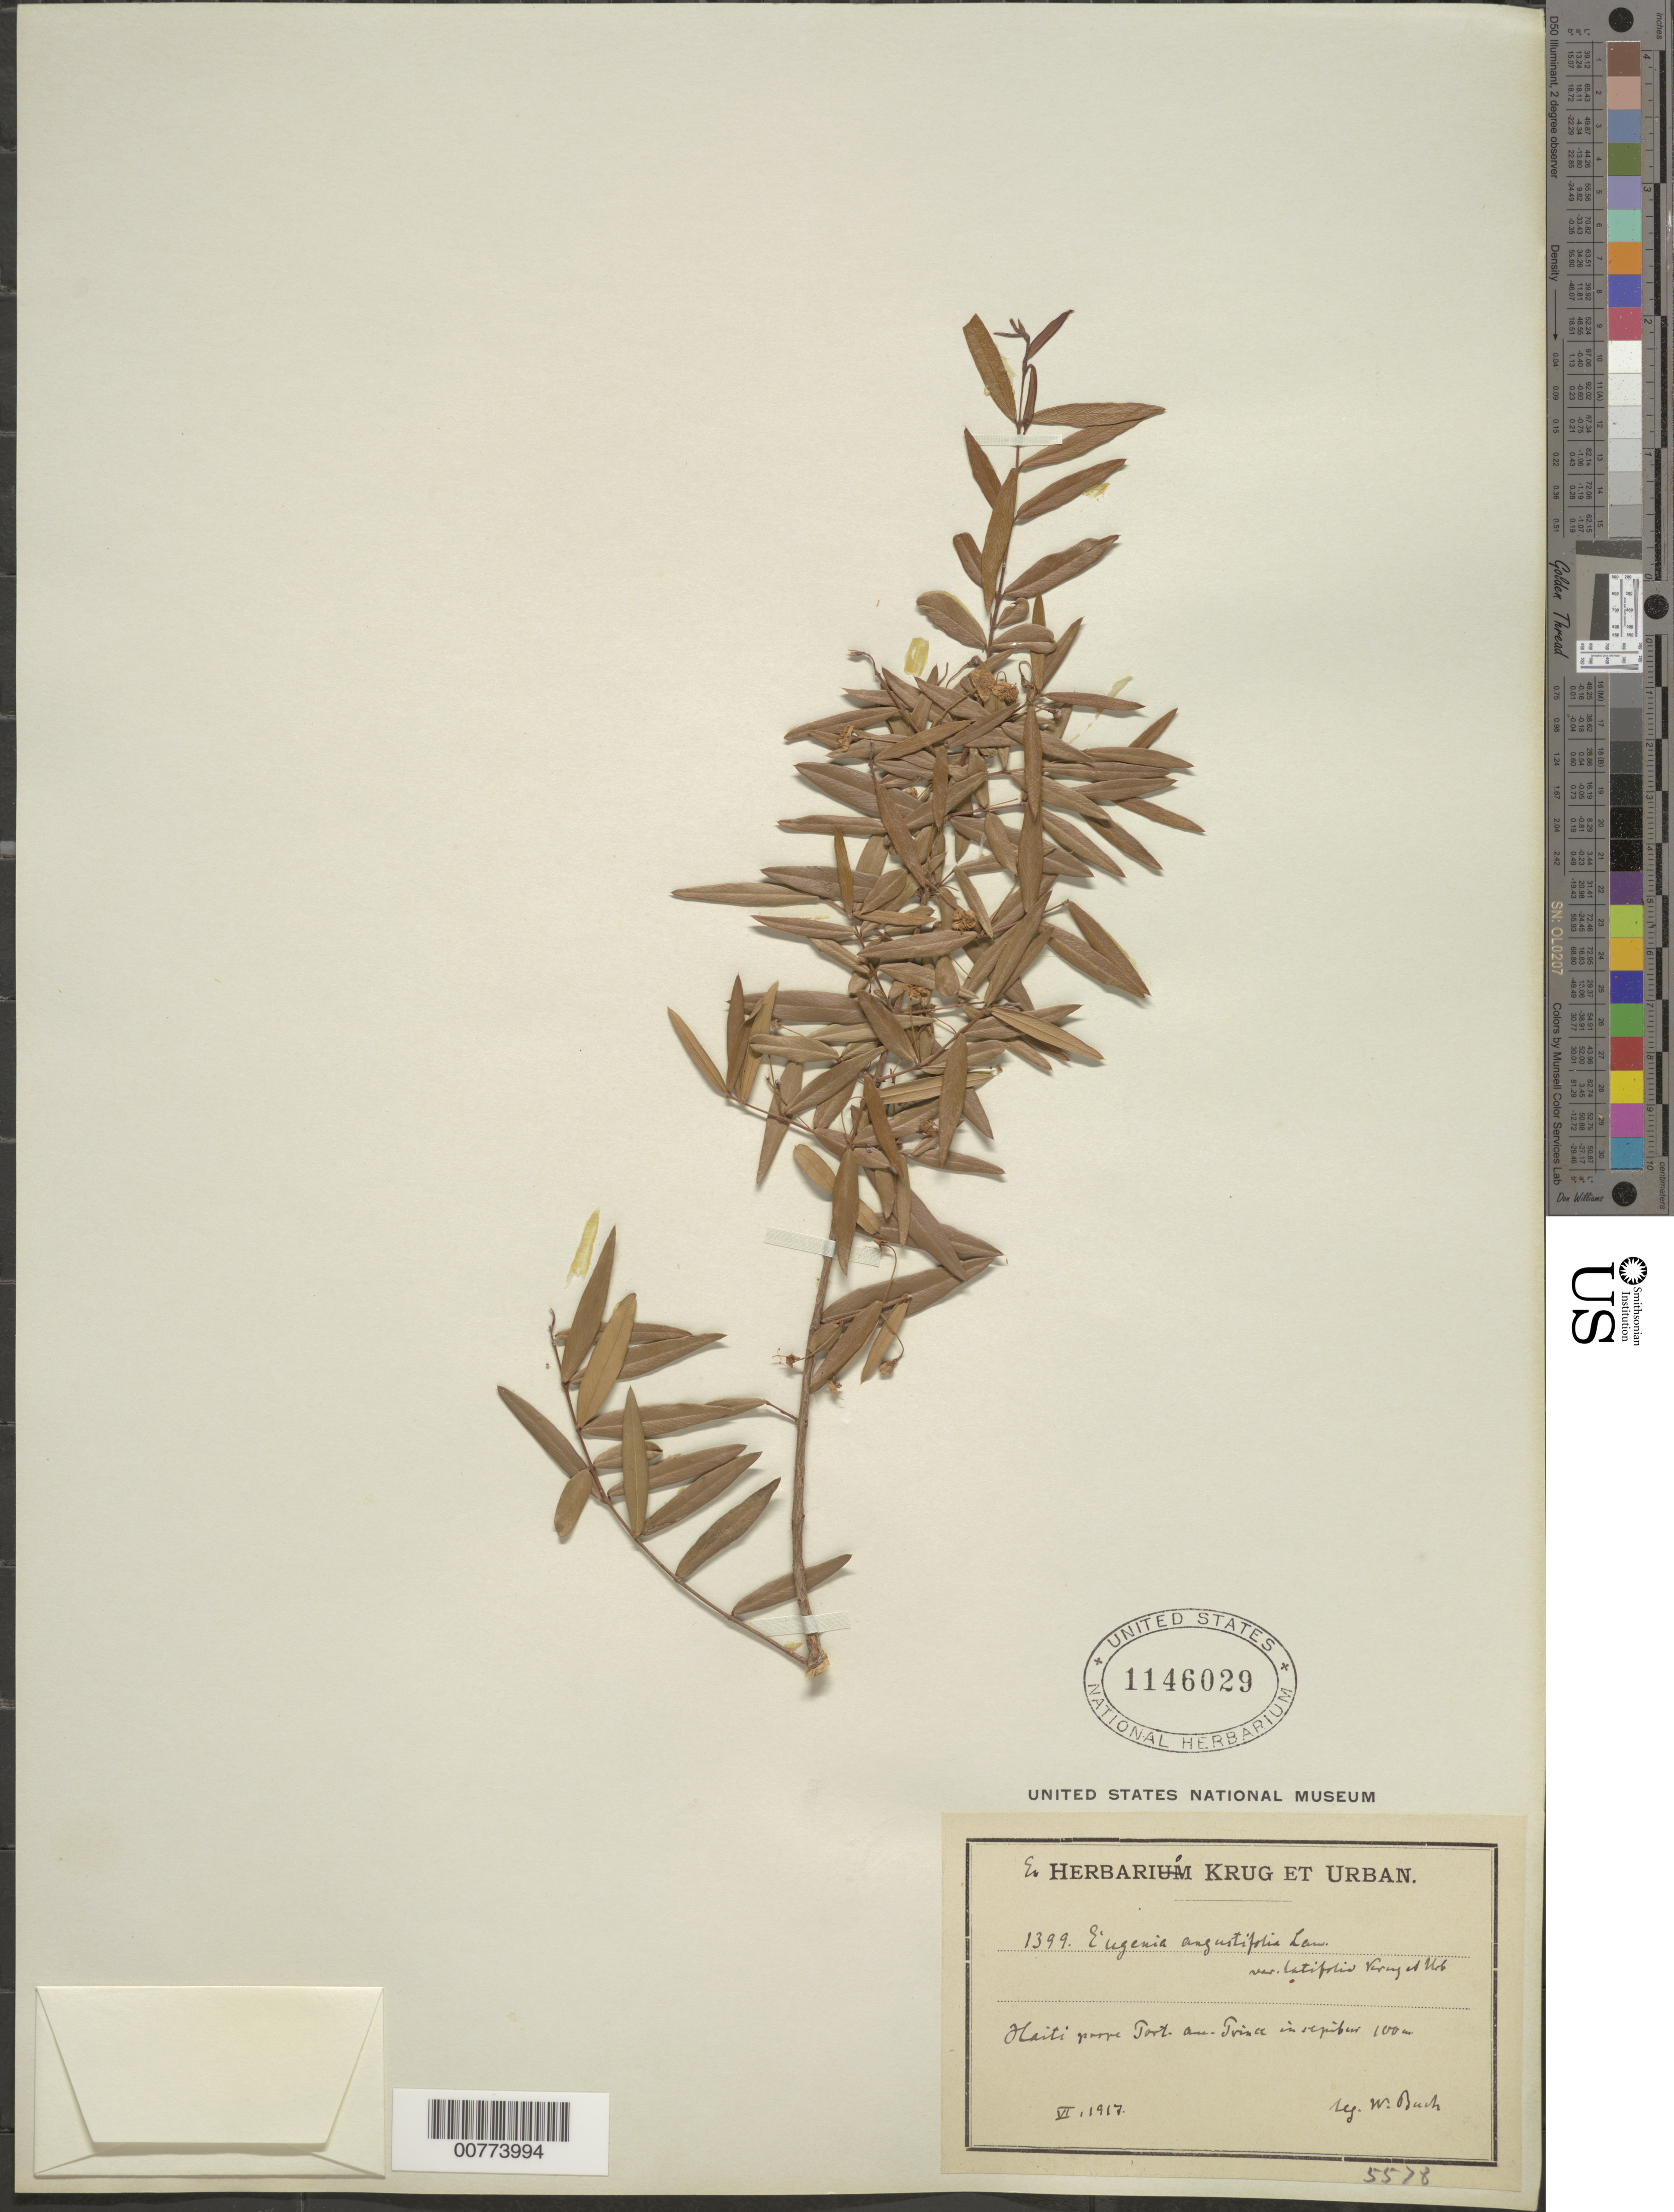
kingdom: Plantae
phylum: Tracheophyta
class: Magnoliopsida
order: Myrtales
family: Myrtaceae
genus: Eugenia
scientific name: Eugenia pomifera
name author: (Aubl.) Urb.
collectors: W. Bush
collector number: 1399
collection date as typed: Jun 1917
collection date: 1917-06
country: Haiti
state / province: Óuest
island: Hispaniola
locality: Port-au-Prince.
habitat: In sepibus.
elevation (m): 100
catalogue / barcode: US 1146029